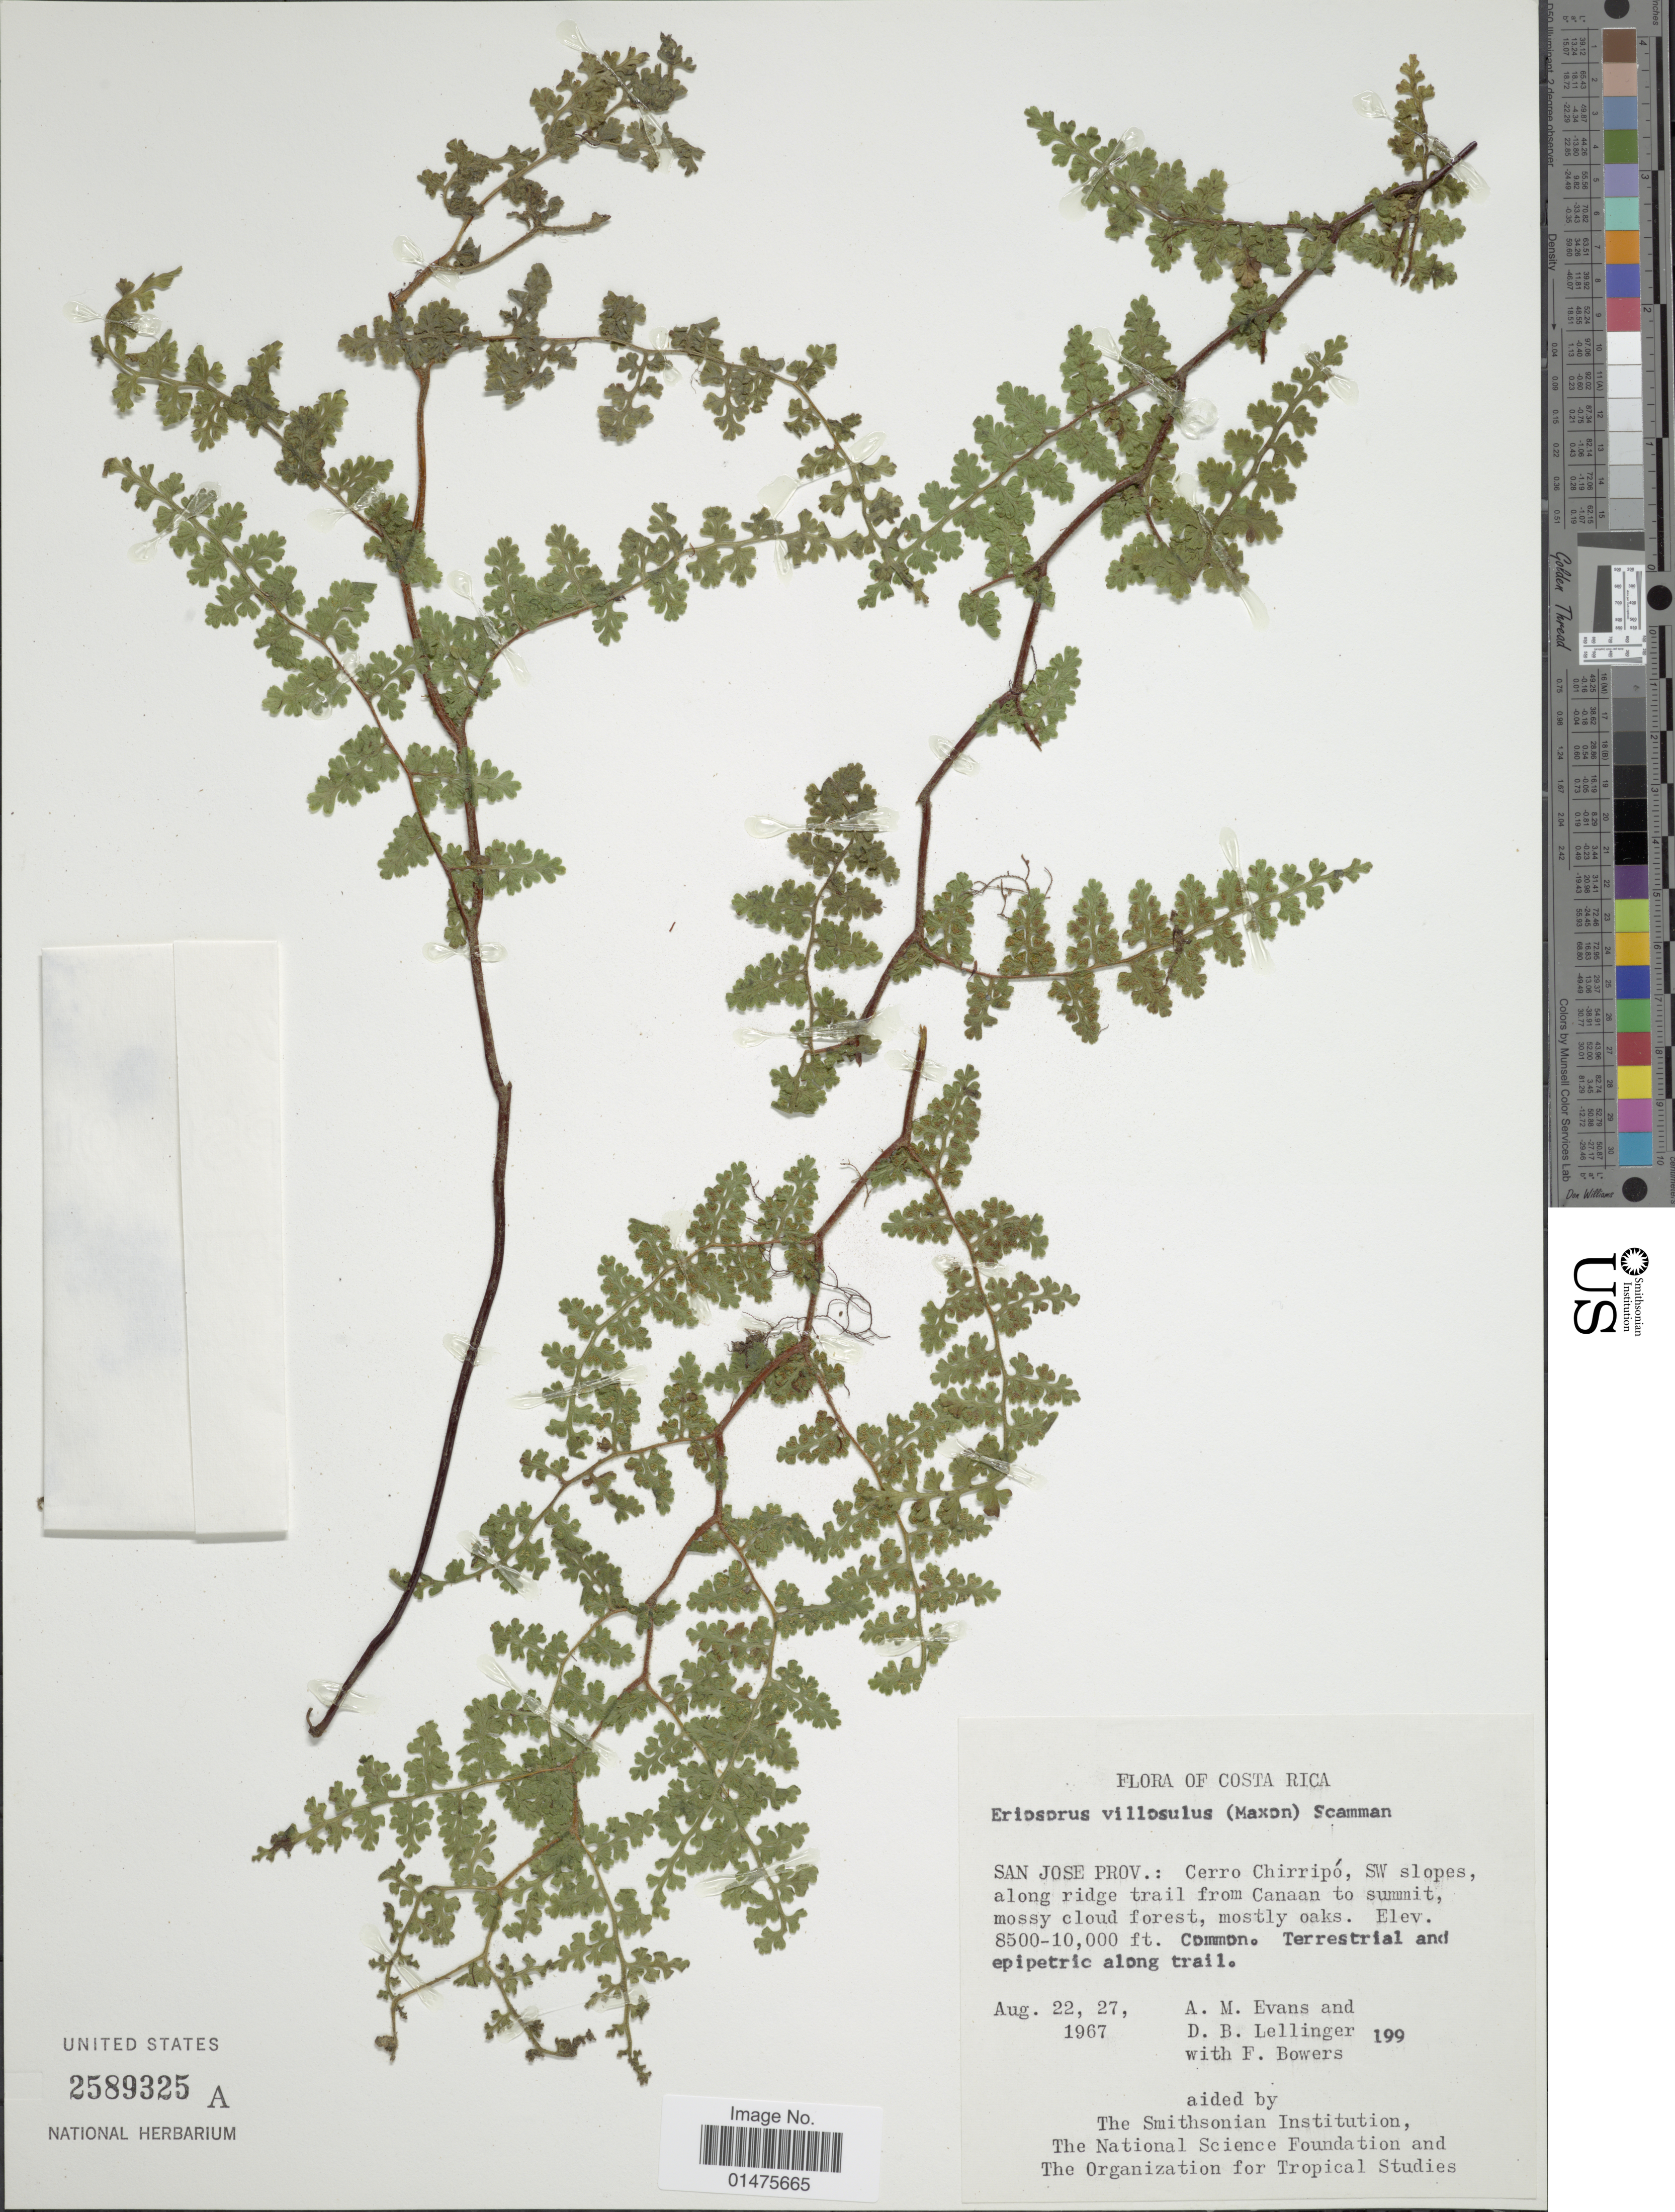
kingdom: Plantae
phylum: Tracheophyta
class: Polypodiopsida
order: Polypodiales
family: Pteridaceae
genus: Jamesonia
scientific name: Jamesonia villosula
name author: (Maxon)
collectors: A. M. Evans, D. B. Lellinger & F. Bowers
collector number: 199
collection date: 1967-08-22/1967-08-27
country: Costa Rica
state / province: San José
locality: Cerro Chirripó, SW slopes along ridge trail from Canaan to summit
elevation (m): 2591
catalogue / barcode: US 2589325A